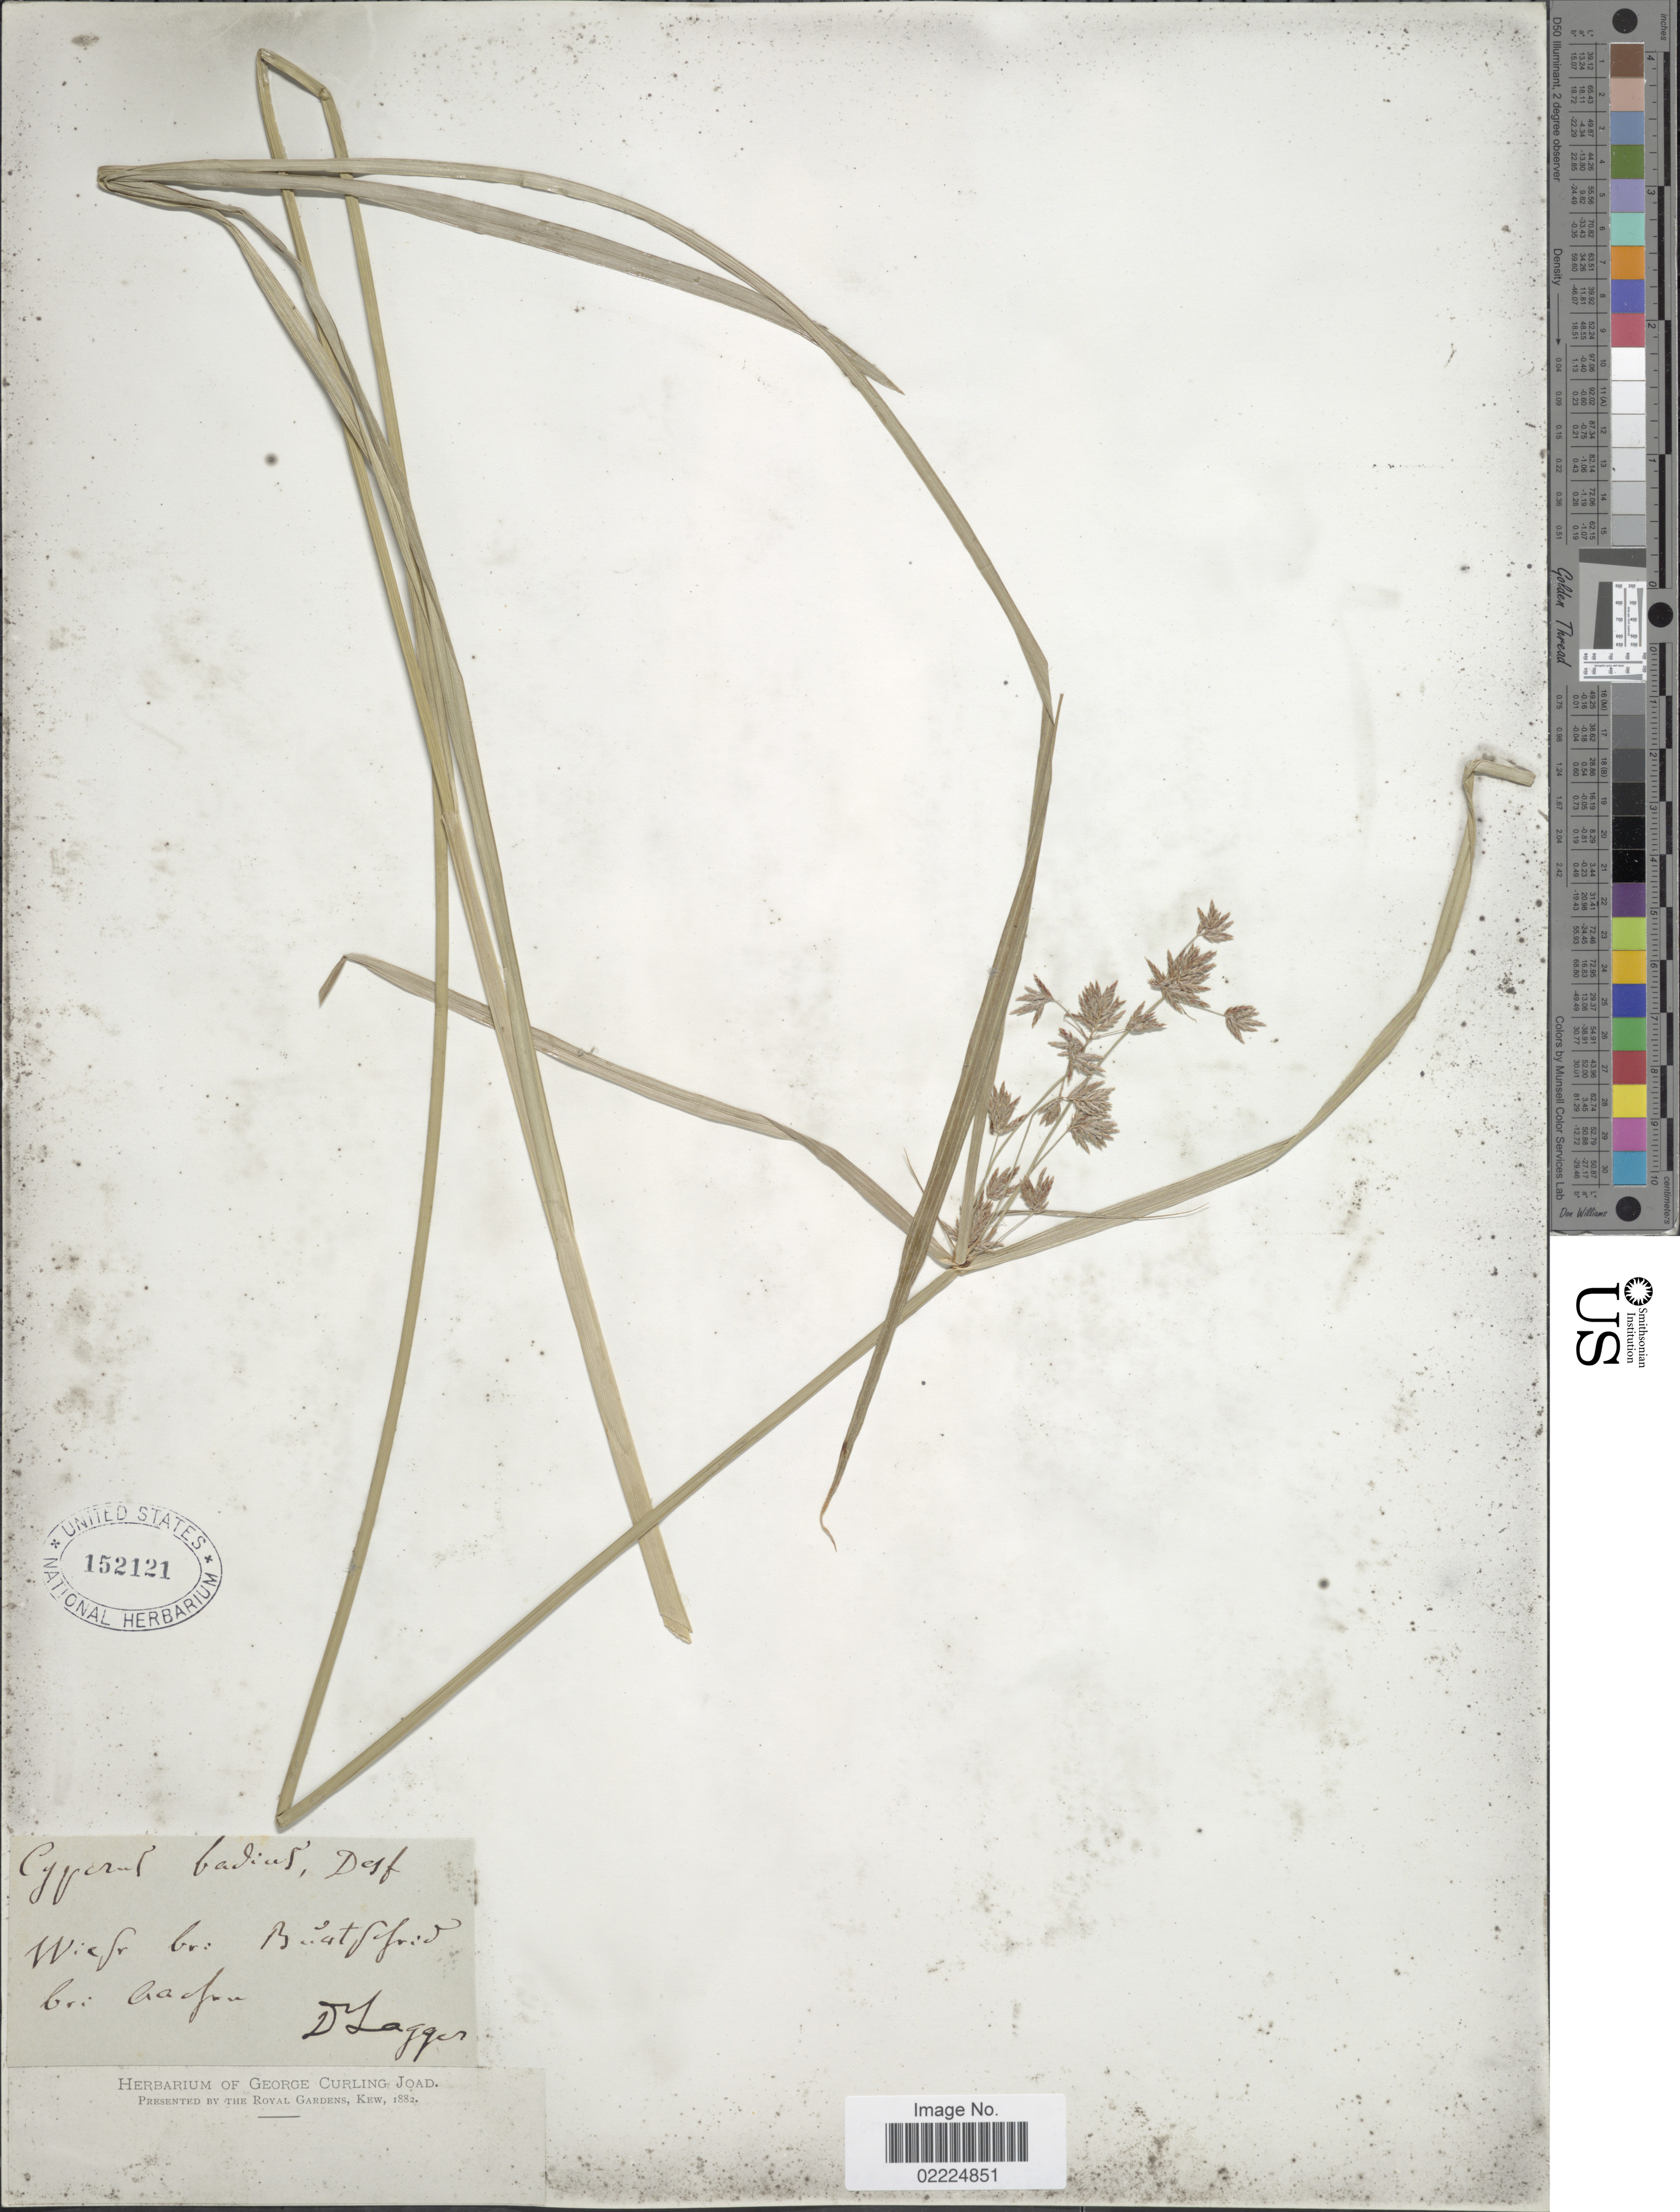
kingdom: Plantae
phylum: Tracheophyta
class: Liliopsida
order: Poales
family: Cyperaceae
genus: Cyperus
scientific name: Cyperus badius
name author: Desf.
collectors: F. J. Lagger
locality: Wiefr bri Baatfofrid bri Achfru [interpreted]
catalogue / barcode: US 152121